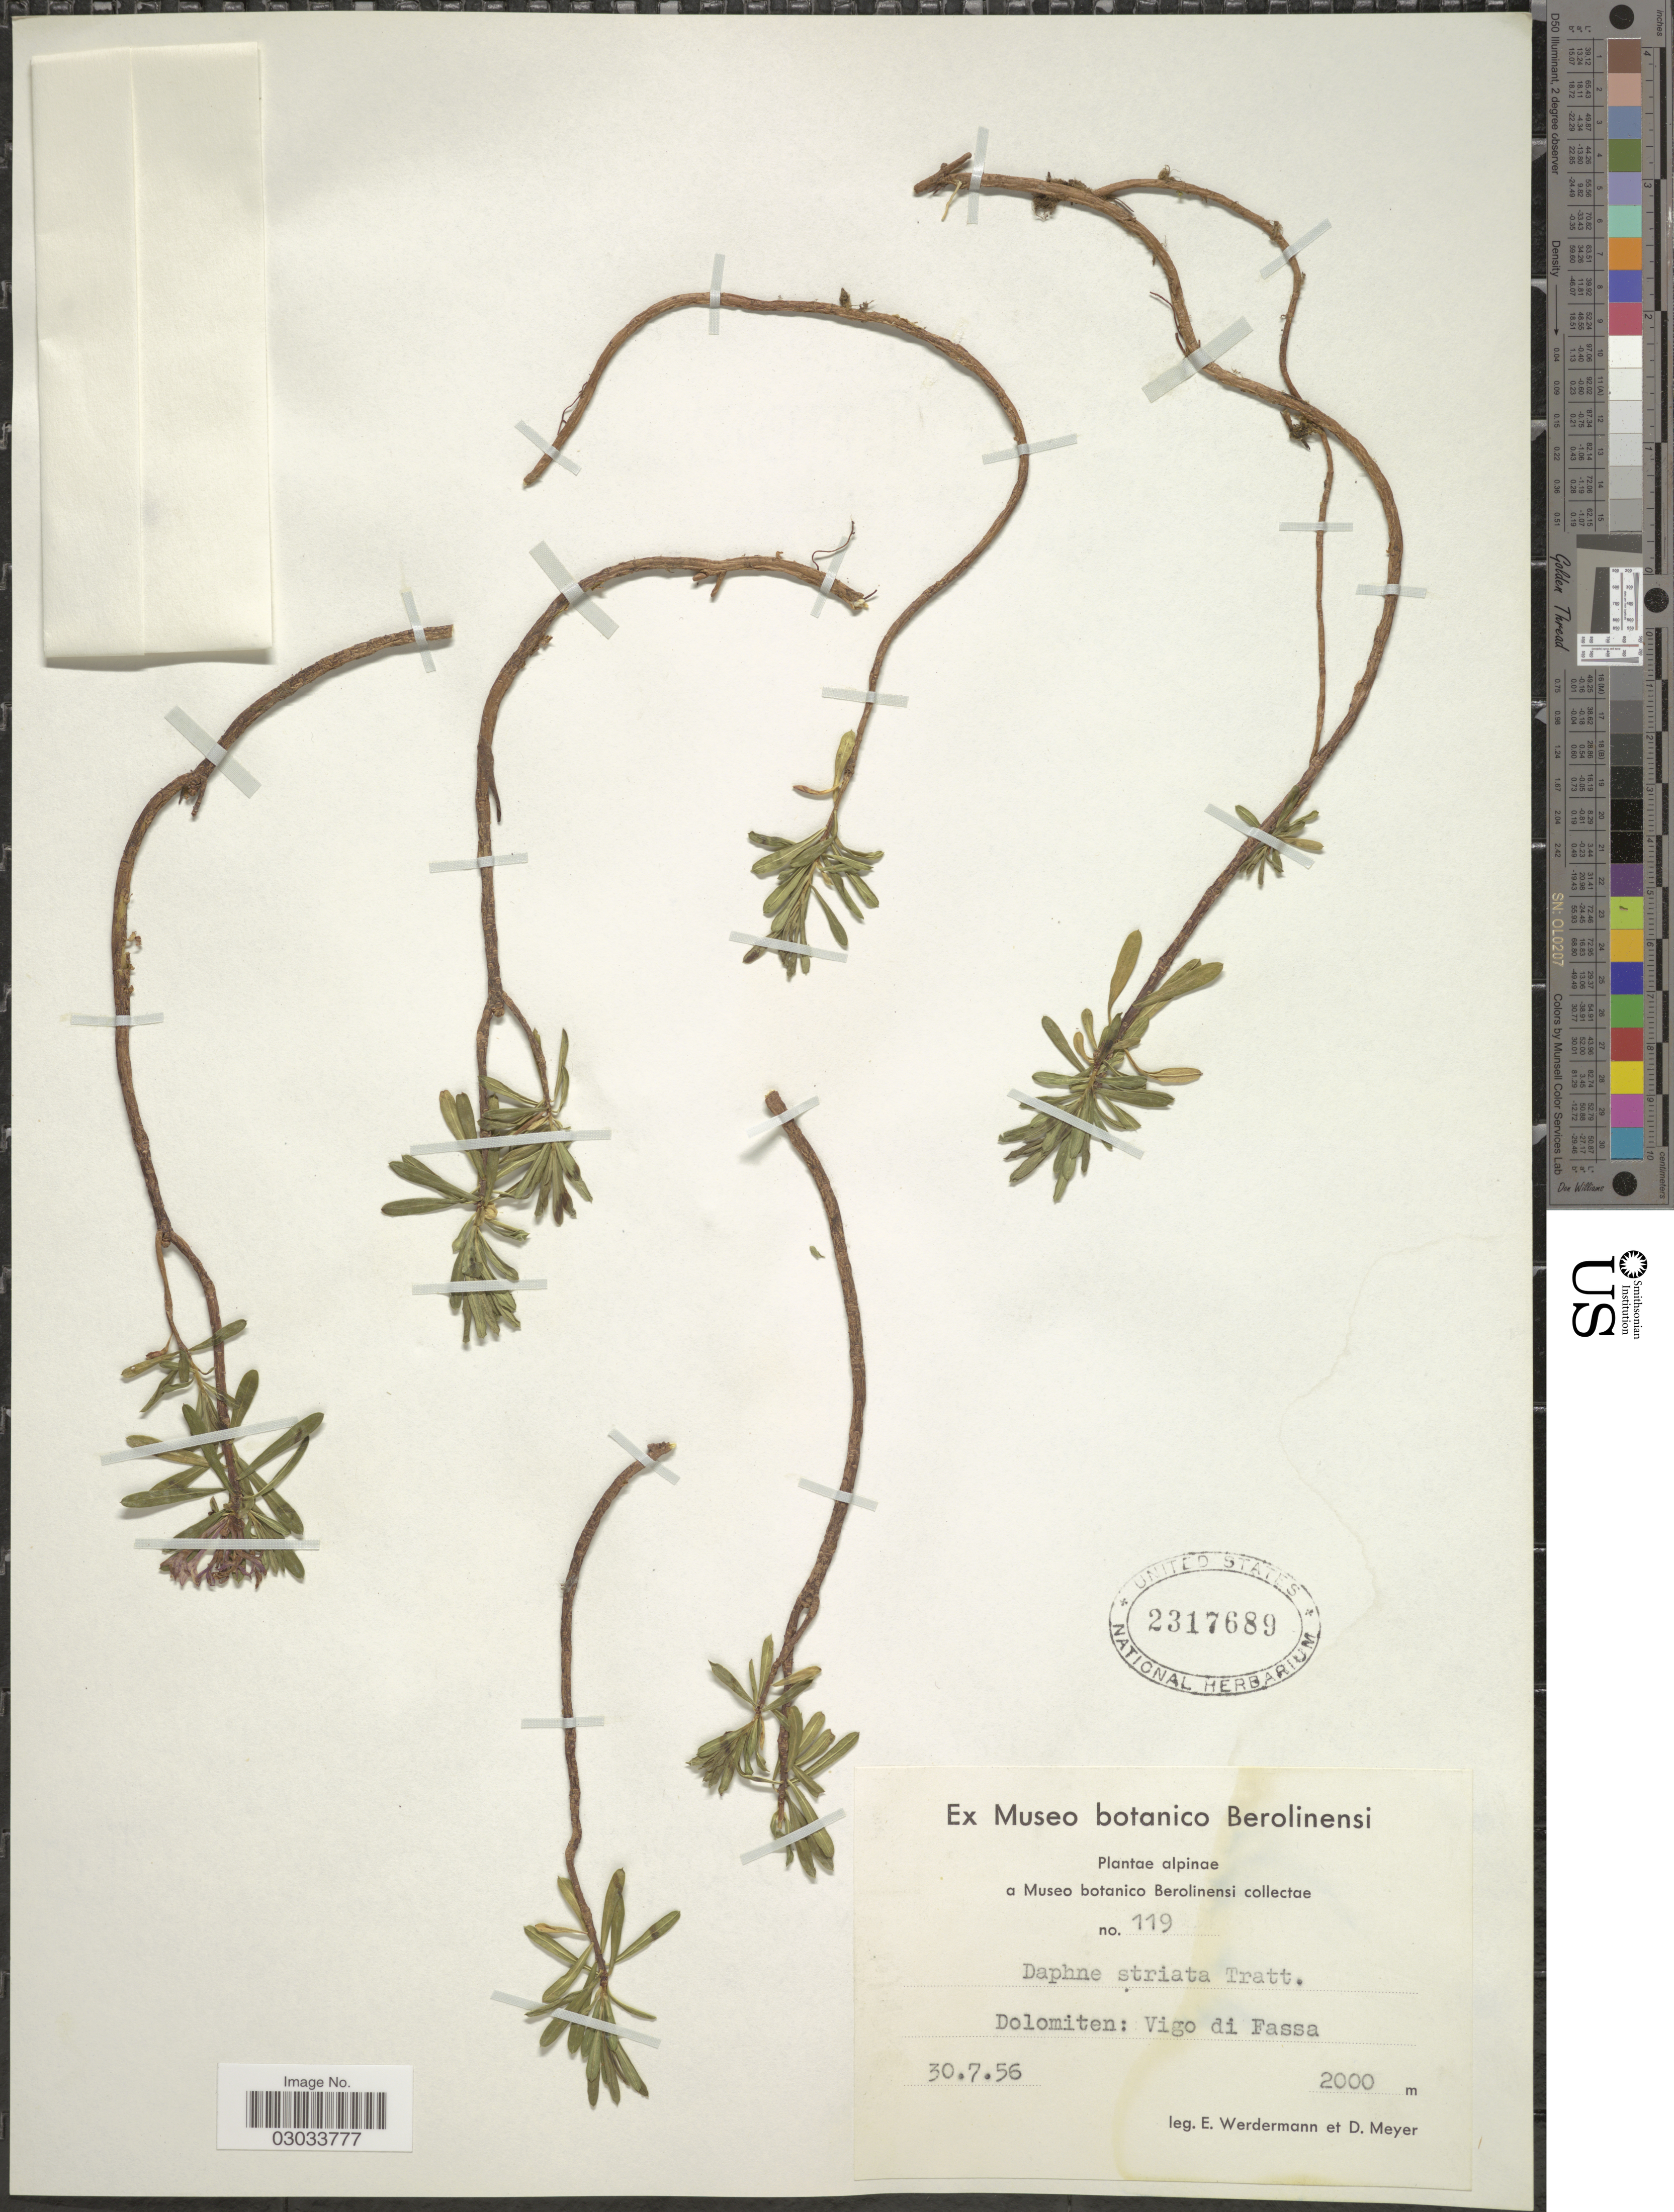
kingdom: Plantae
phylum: Tracheophyta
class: Magnoliopsida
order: Malvales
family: Thymelaeaceae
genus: Daphne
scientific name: Daphne striata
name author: Tratt.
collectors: E. Werdermann & D. Meyer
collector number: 119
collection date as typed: Transcribed d/m/y: 30/7/56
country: Italy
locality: Dolomiten: Vigo di Fassa.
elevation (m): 2000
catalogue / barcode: US 2317689